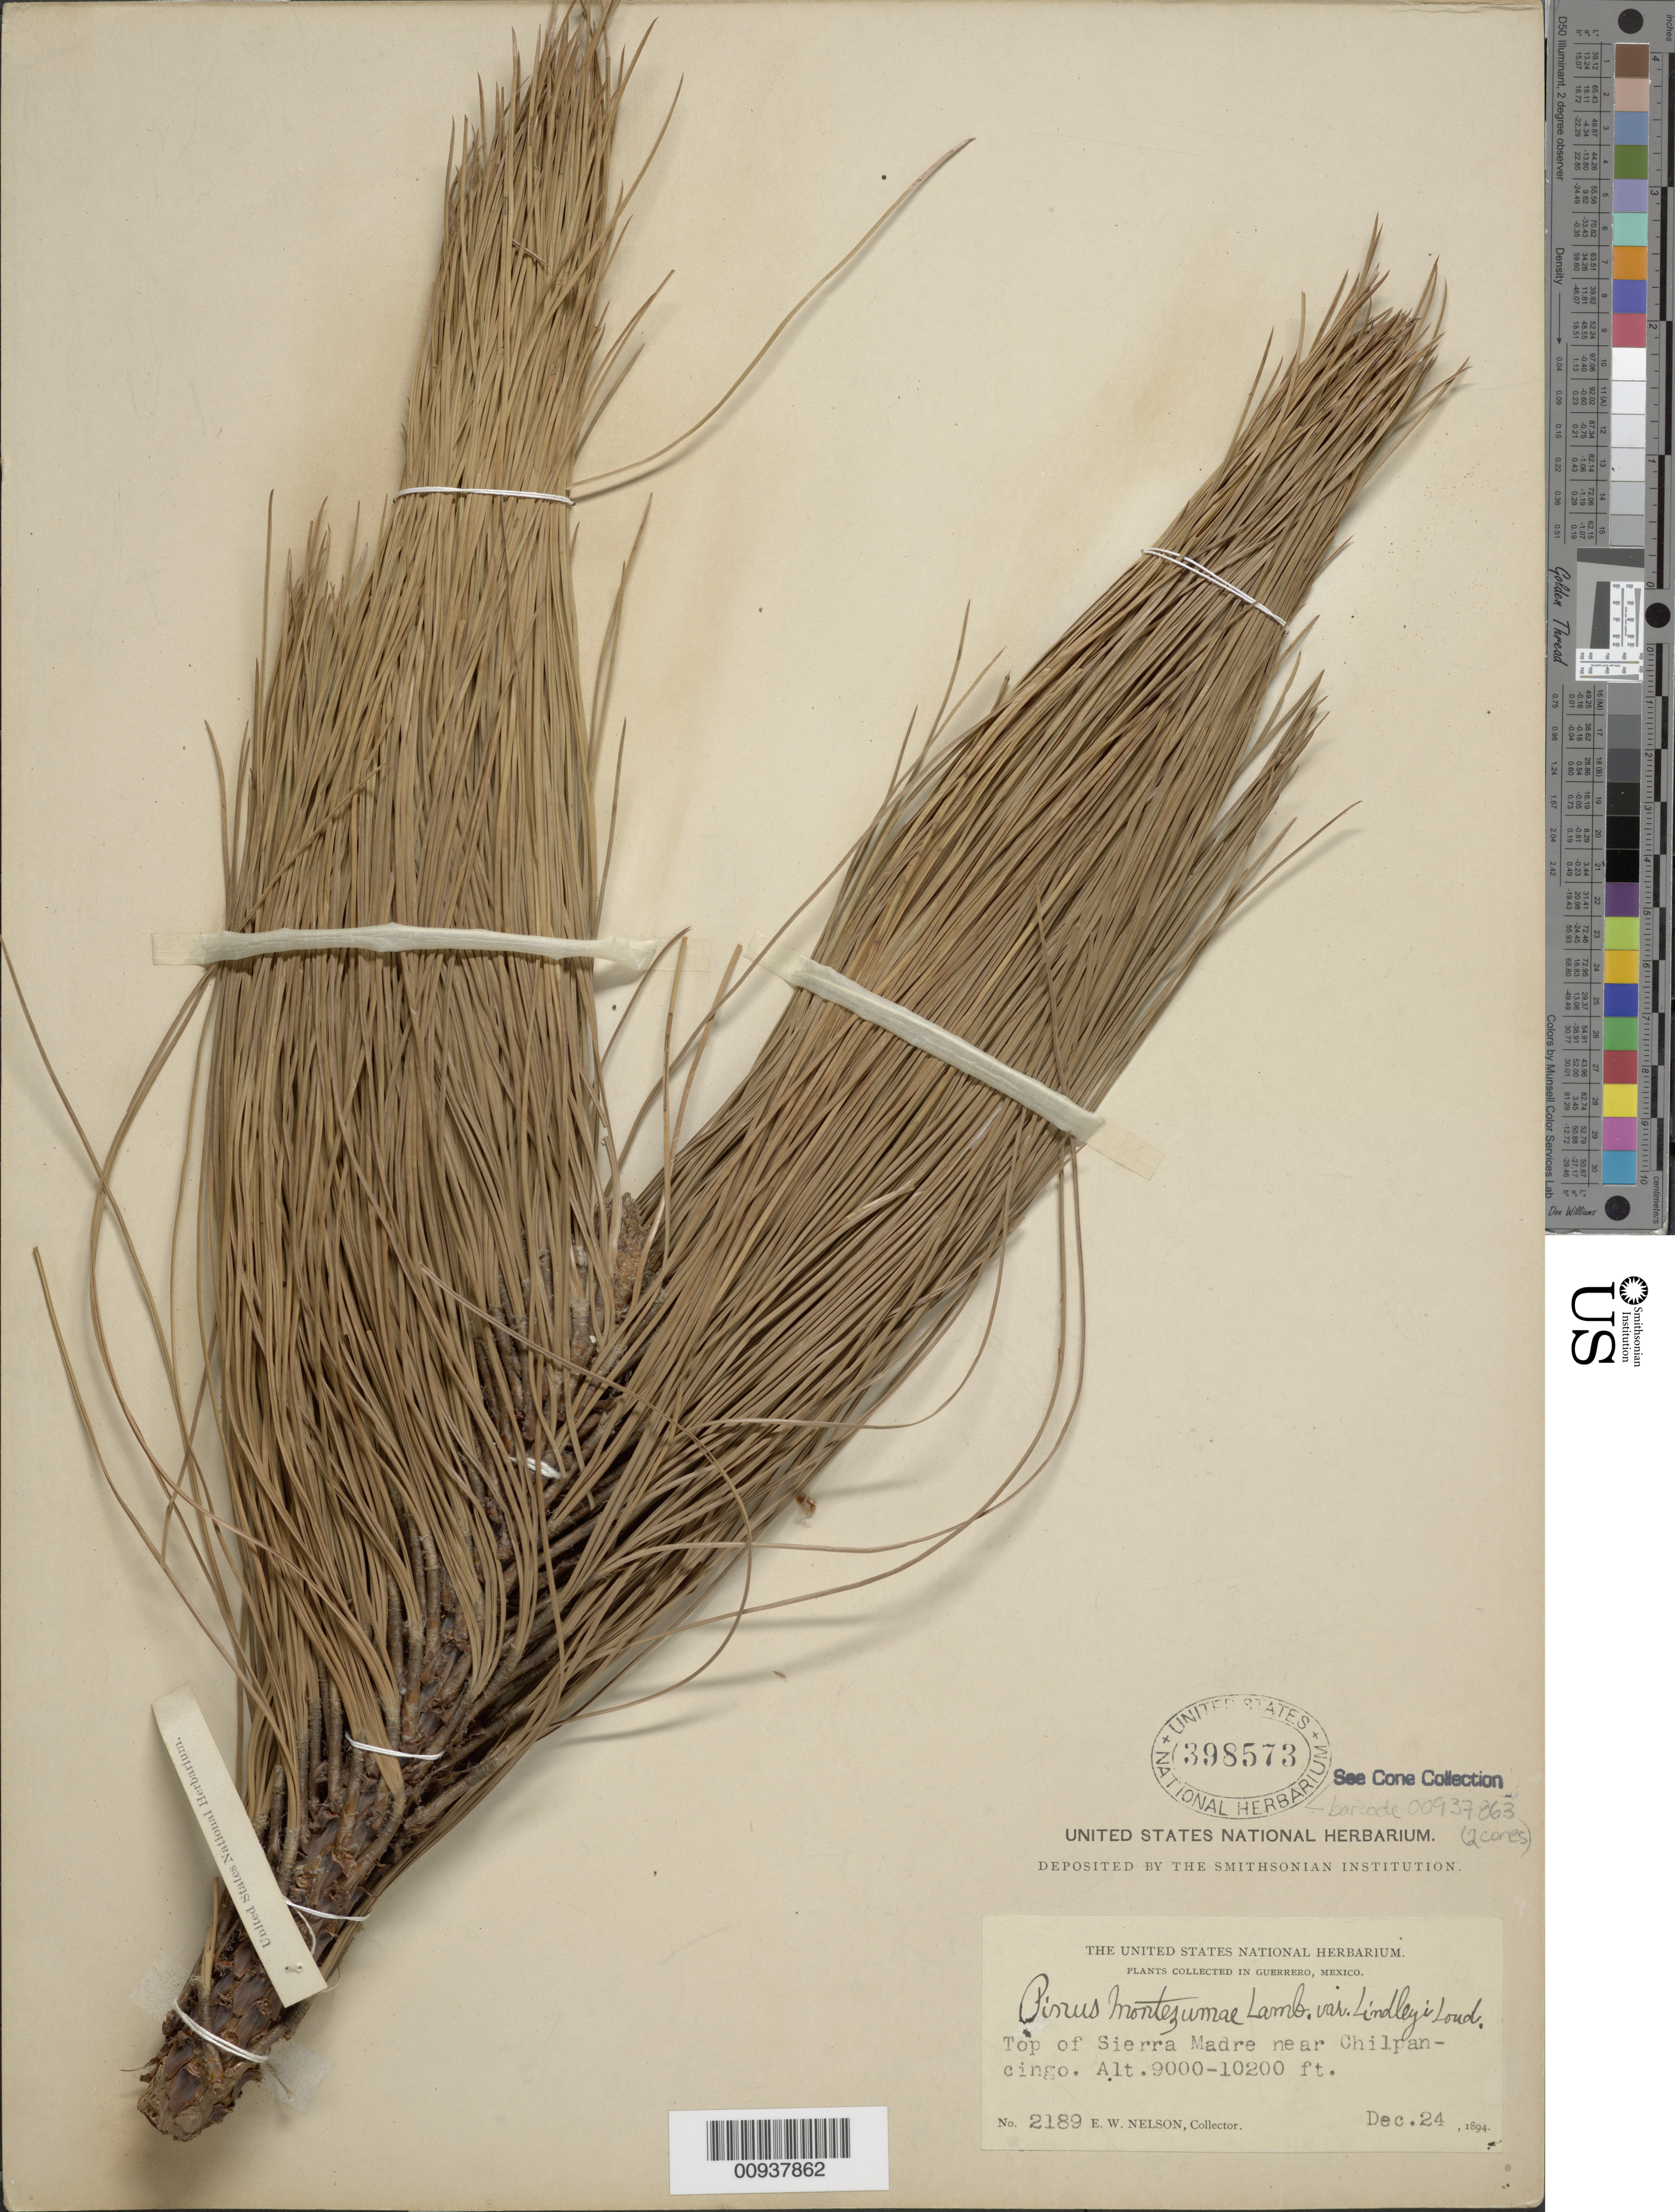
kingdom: Plantae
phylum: Tracheophyta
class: Pinopsida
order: Pinales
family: Pinaceae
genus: Pinus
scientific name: Pinus montezumae var. lindleyi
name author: Loudon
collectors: E. W. Nelson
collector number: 2189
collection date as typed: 24 Dec 1894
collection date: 1894-12-24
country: Mexico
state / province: Guerrero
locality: Top of Sierra Madre near Chilpancingo.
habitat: Top of Sierra.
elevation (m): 2743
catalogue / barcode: US 398573